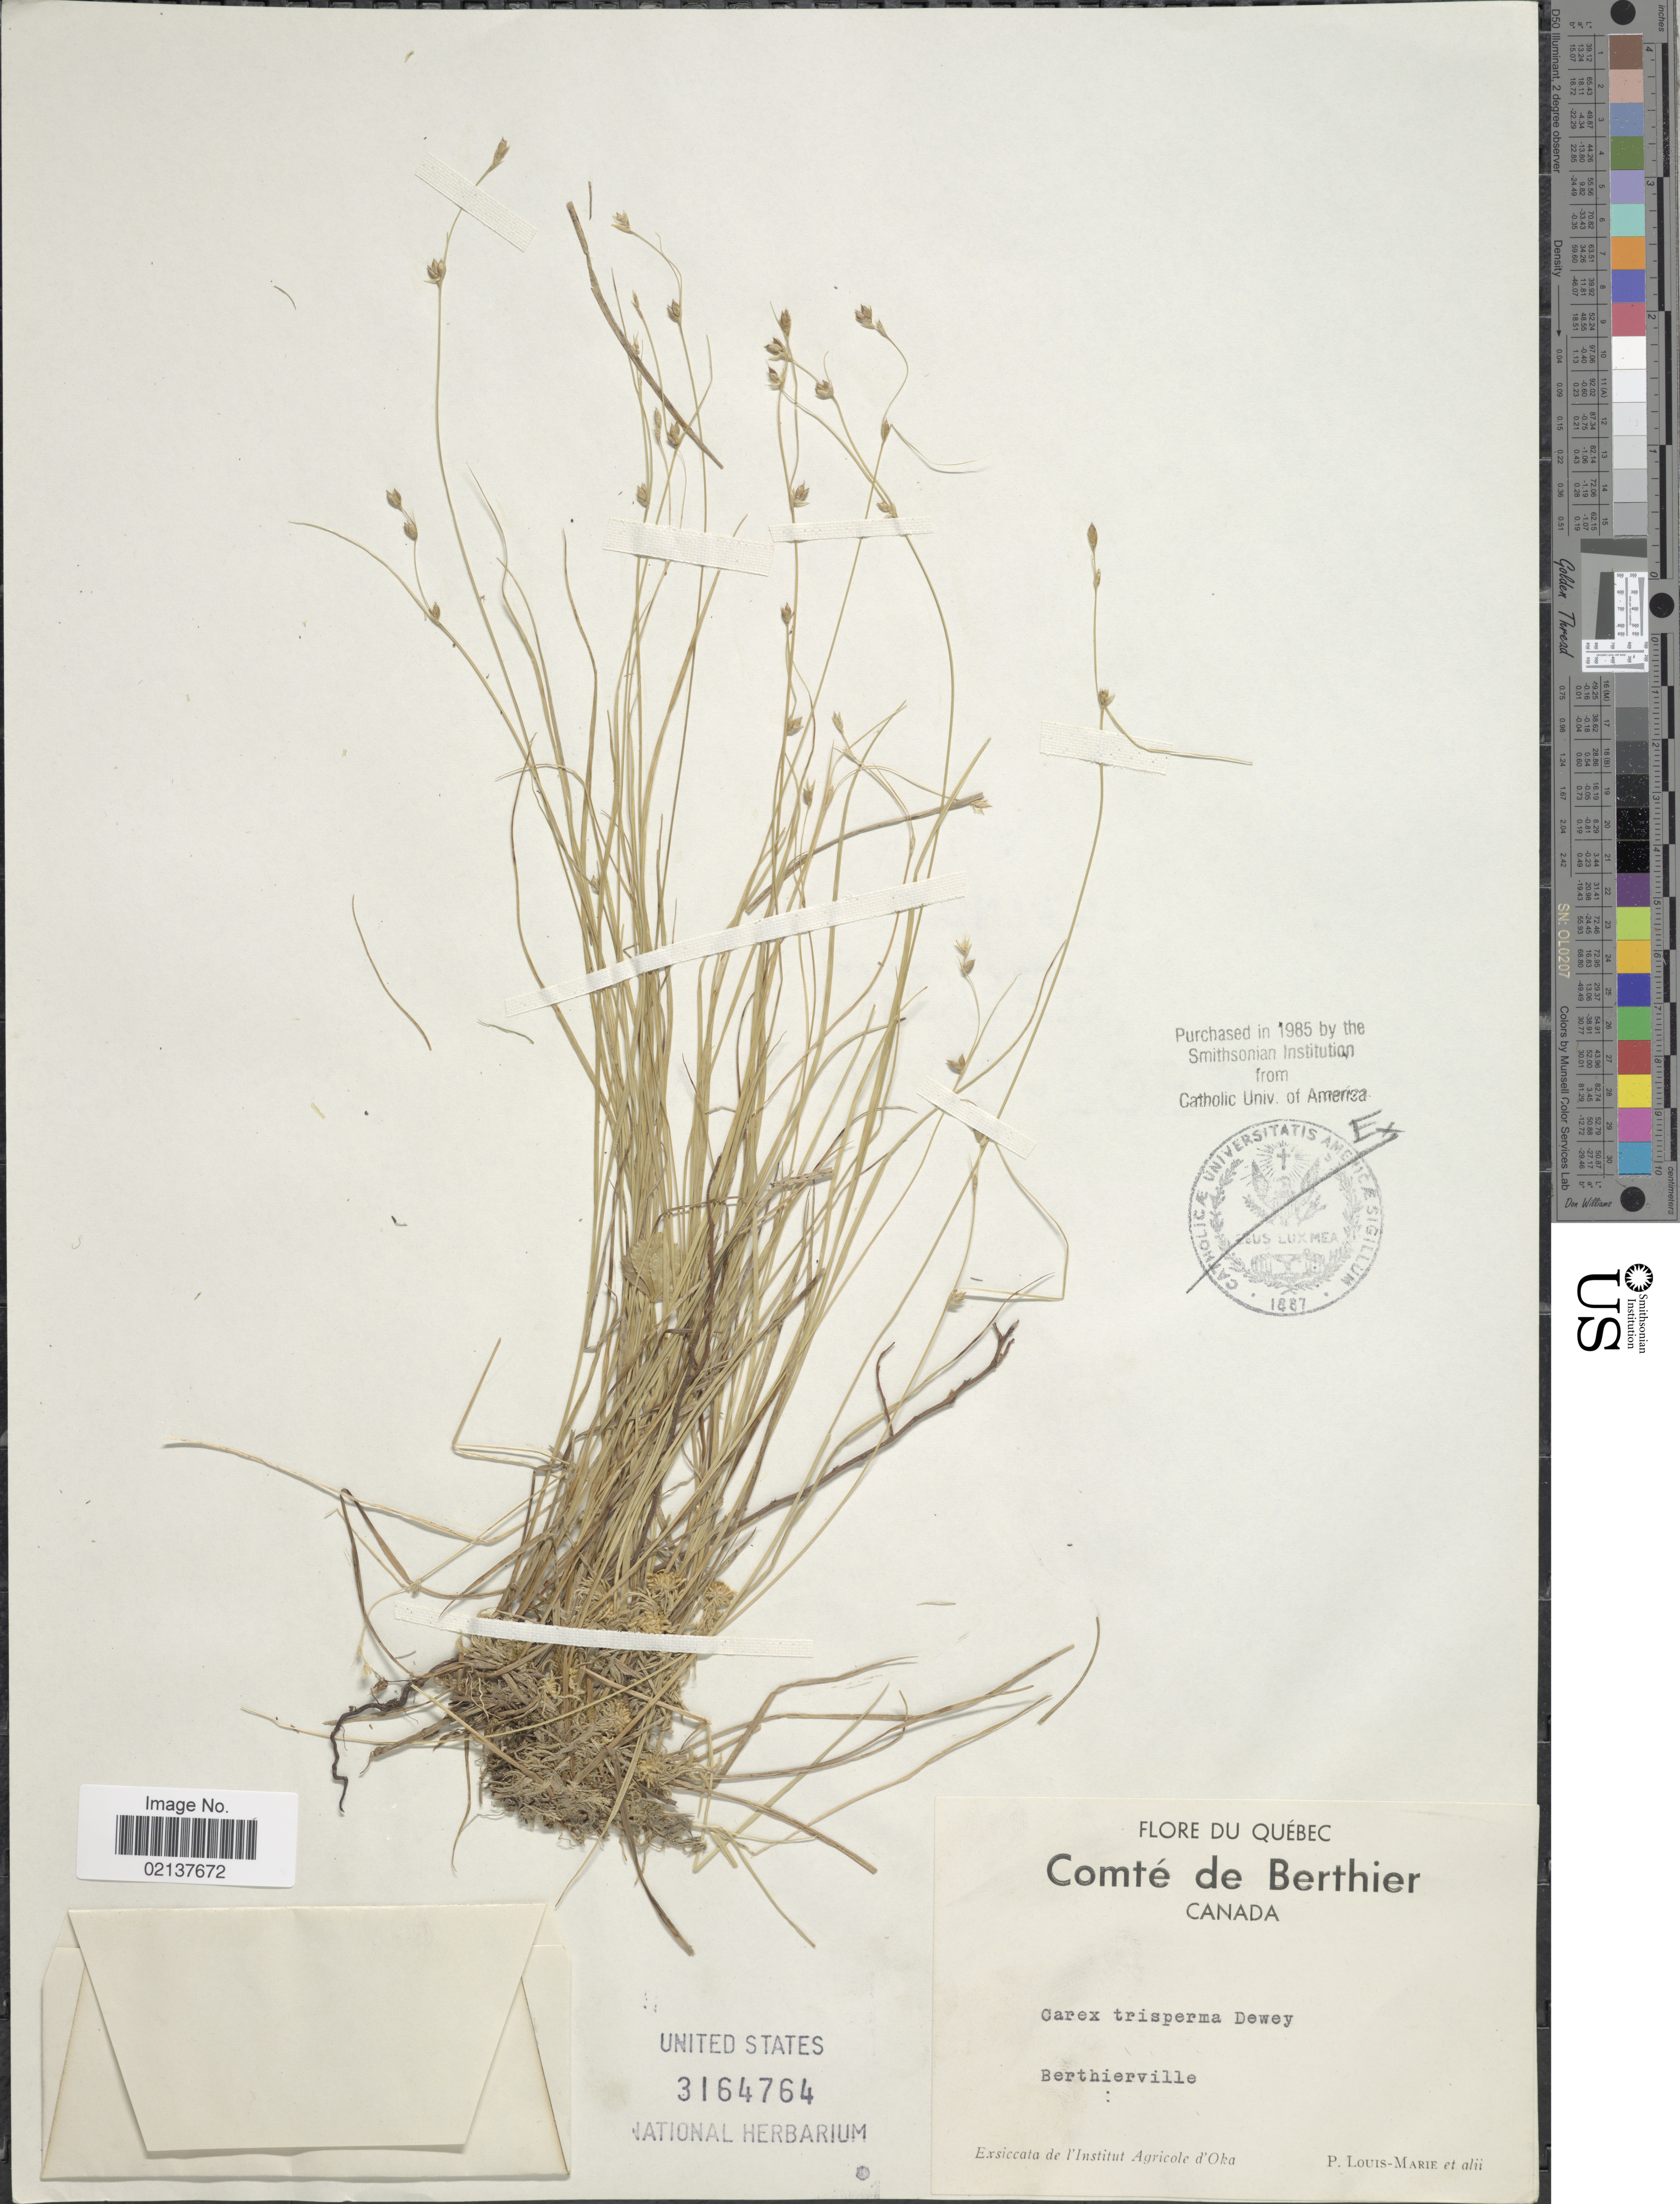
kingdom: Plantae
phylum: Tracheophyta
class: Liliopsida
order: Poales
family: Cyperaceae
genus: Carex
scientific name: Carex trisperma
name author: Dewey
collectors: L.-M. LaLonde & et al.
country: Canada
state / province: Quebec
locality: Comte de Berthier, Berthierville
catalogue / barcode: US 3164764